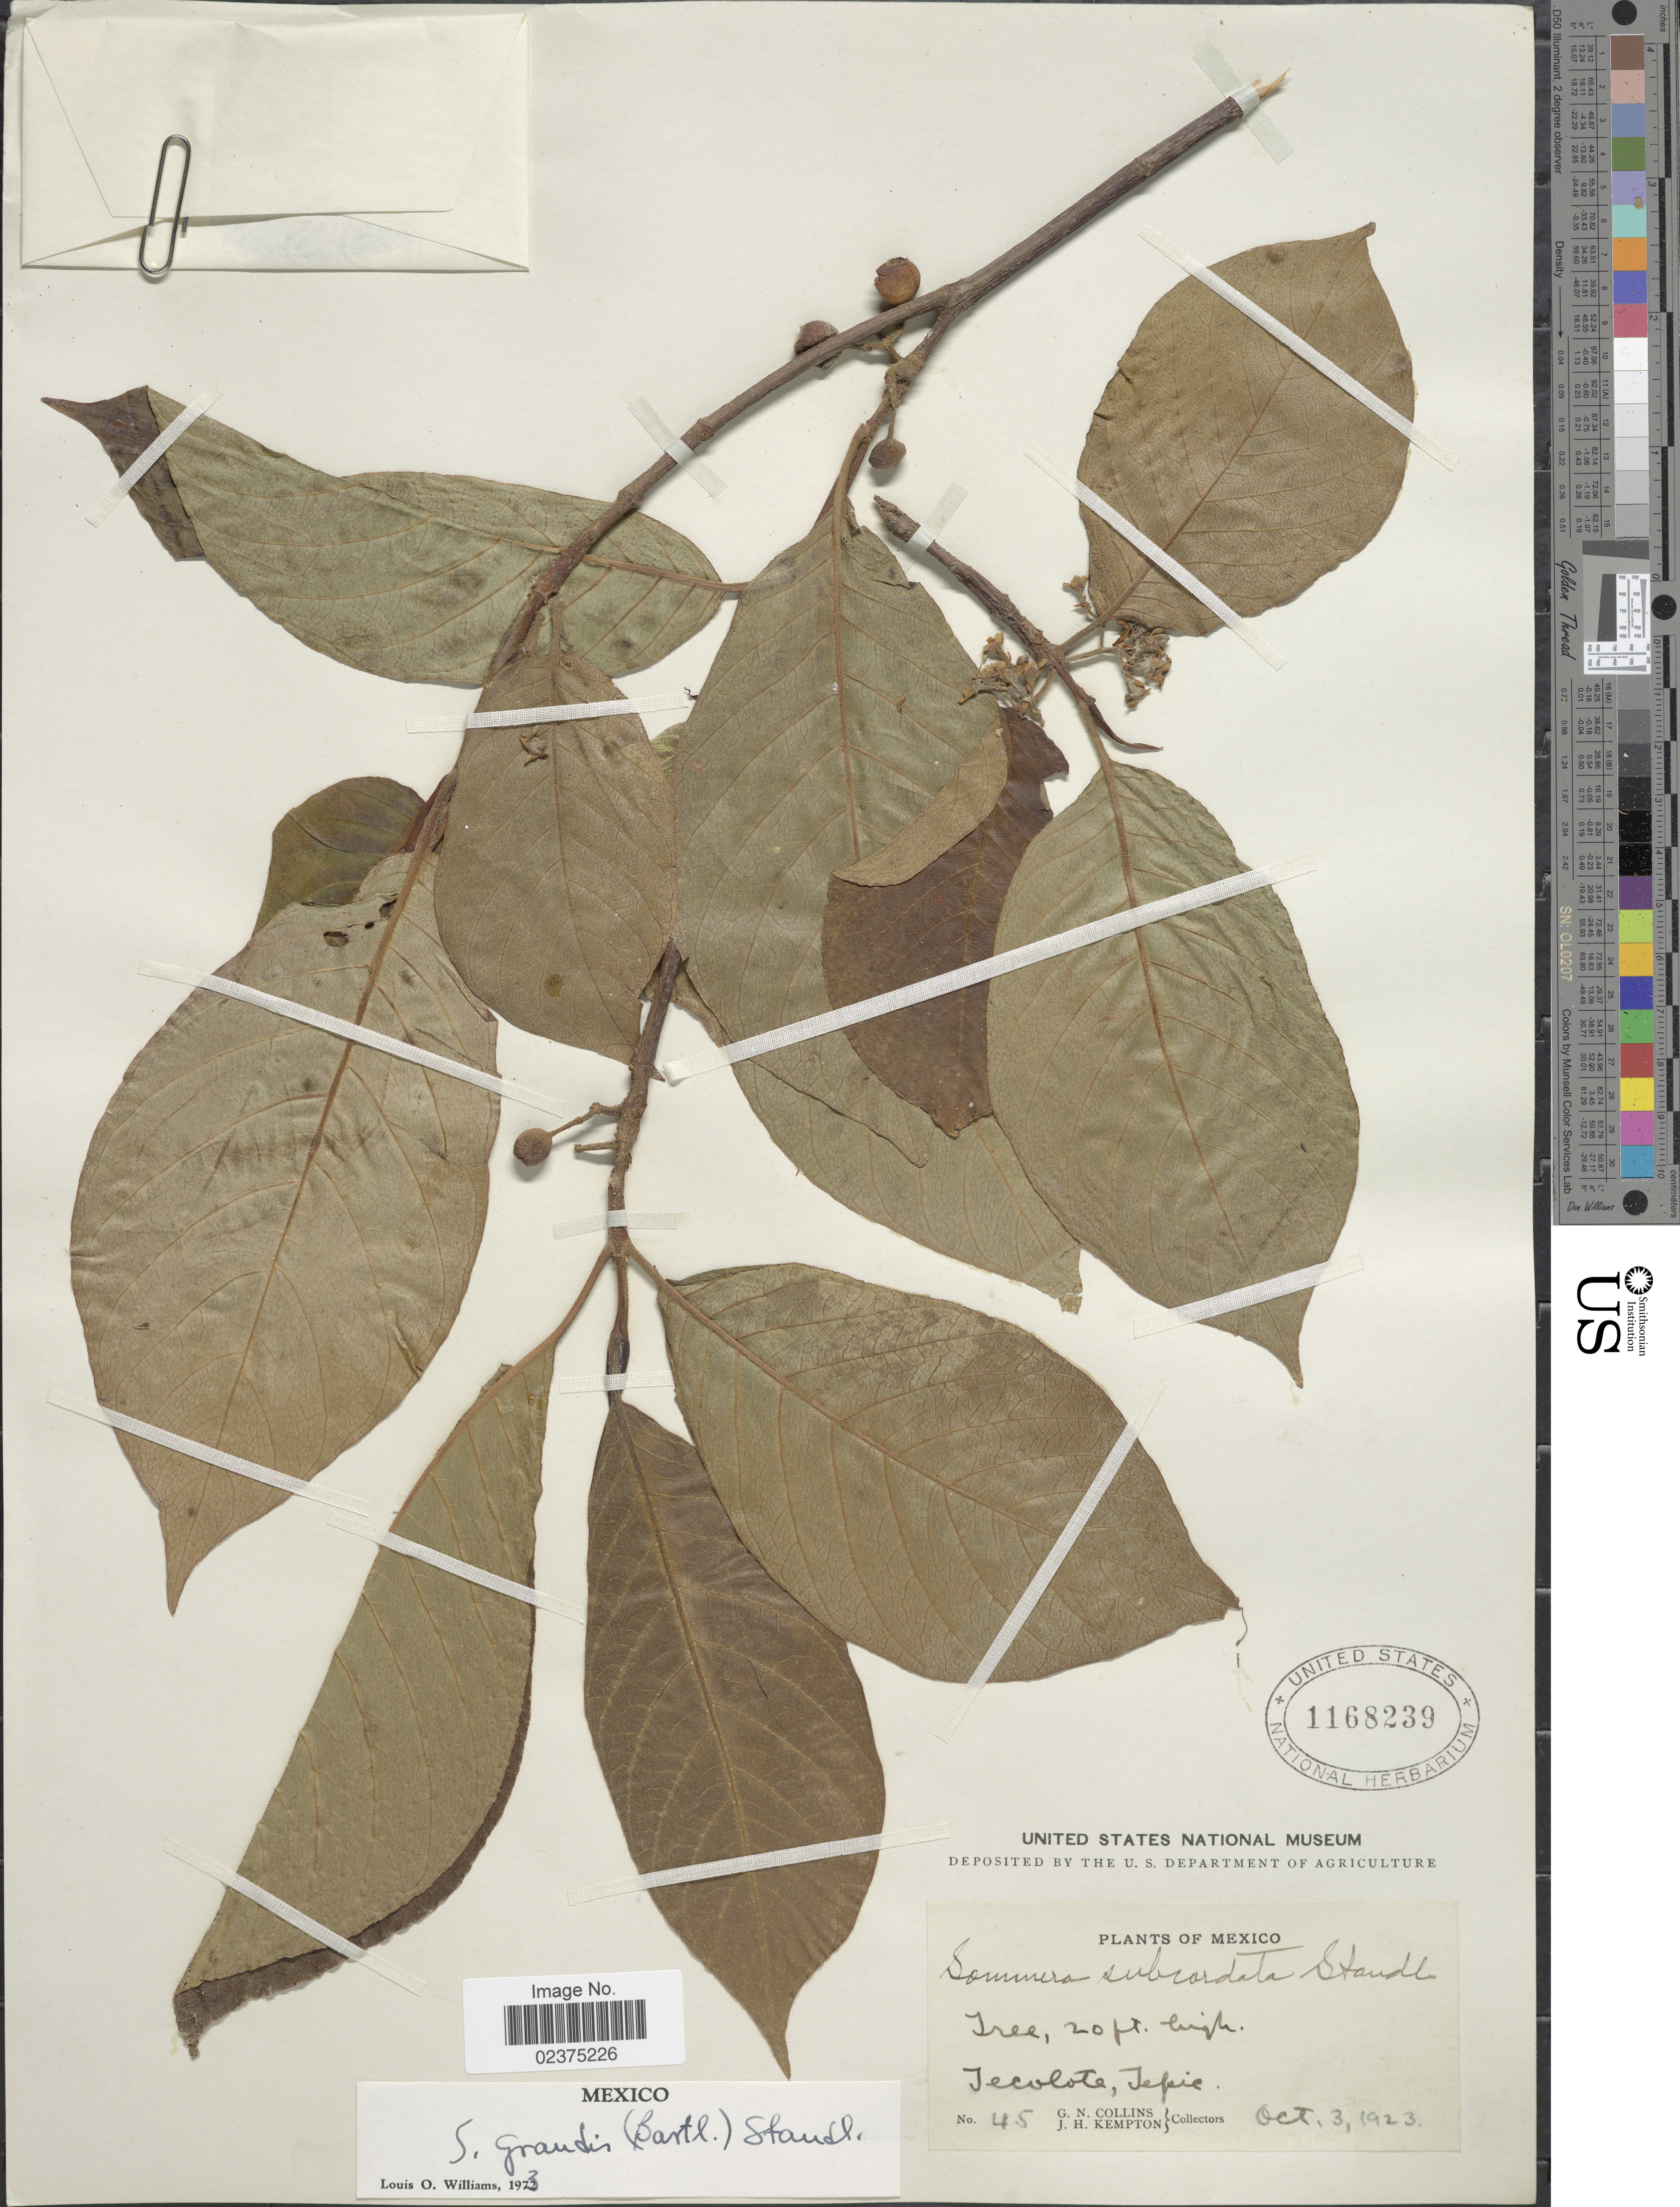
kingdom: Plantae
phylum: Tracheophyta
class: Magnoliopsida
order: Gentianales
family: Rubiaceae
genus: Sommera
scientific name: Sommera grandis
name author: (Bartl. ex DC.) Standl.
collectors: G. Collins & J. H. Kempton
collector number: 45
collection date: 1923-10-03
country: Mexico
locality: Tecolote, Tepic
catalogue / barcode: US 1168239